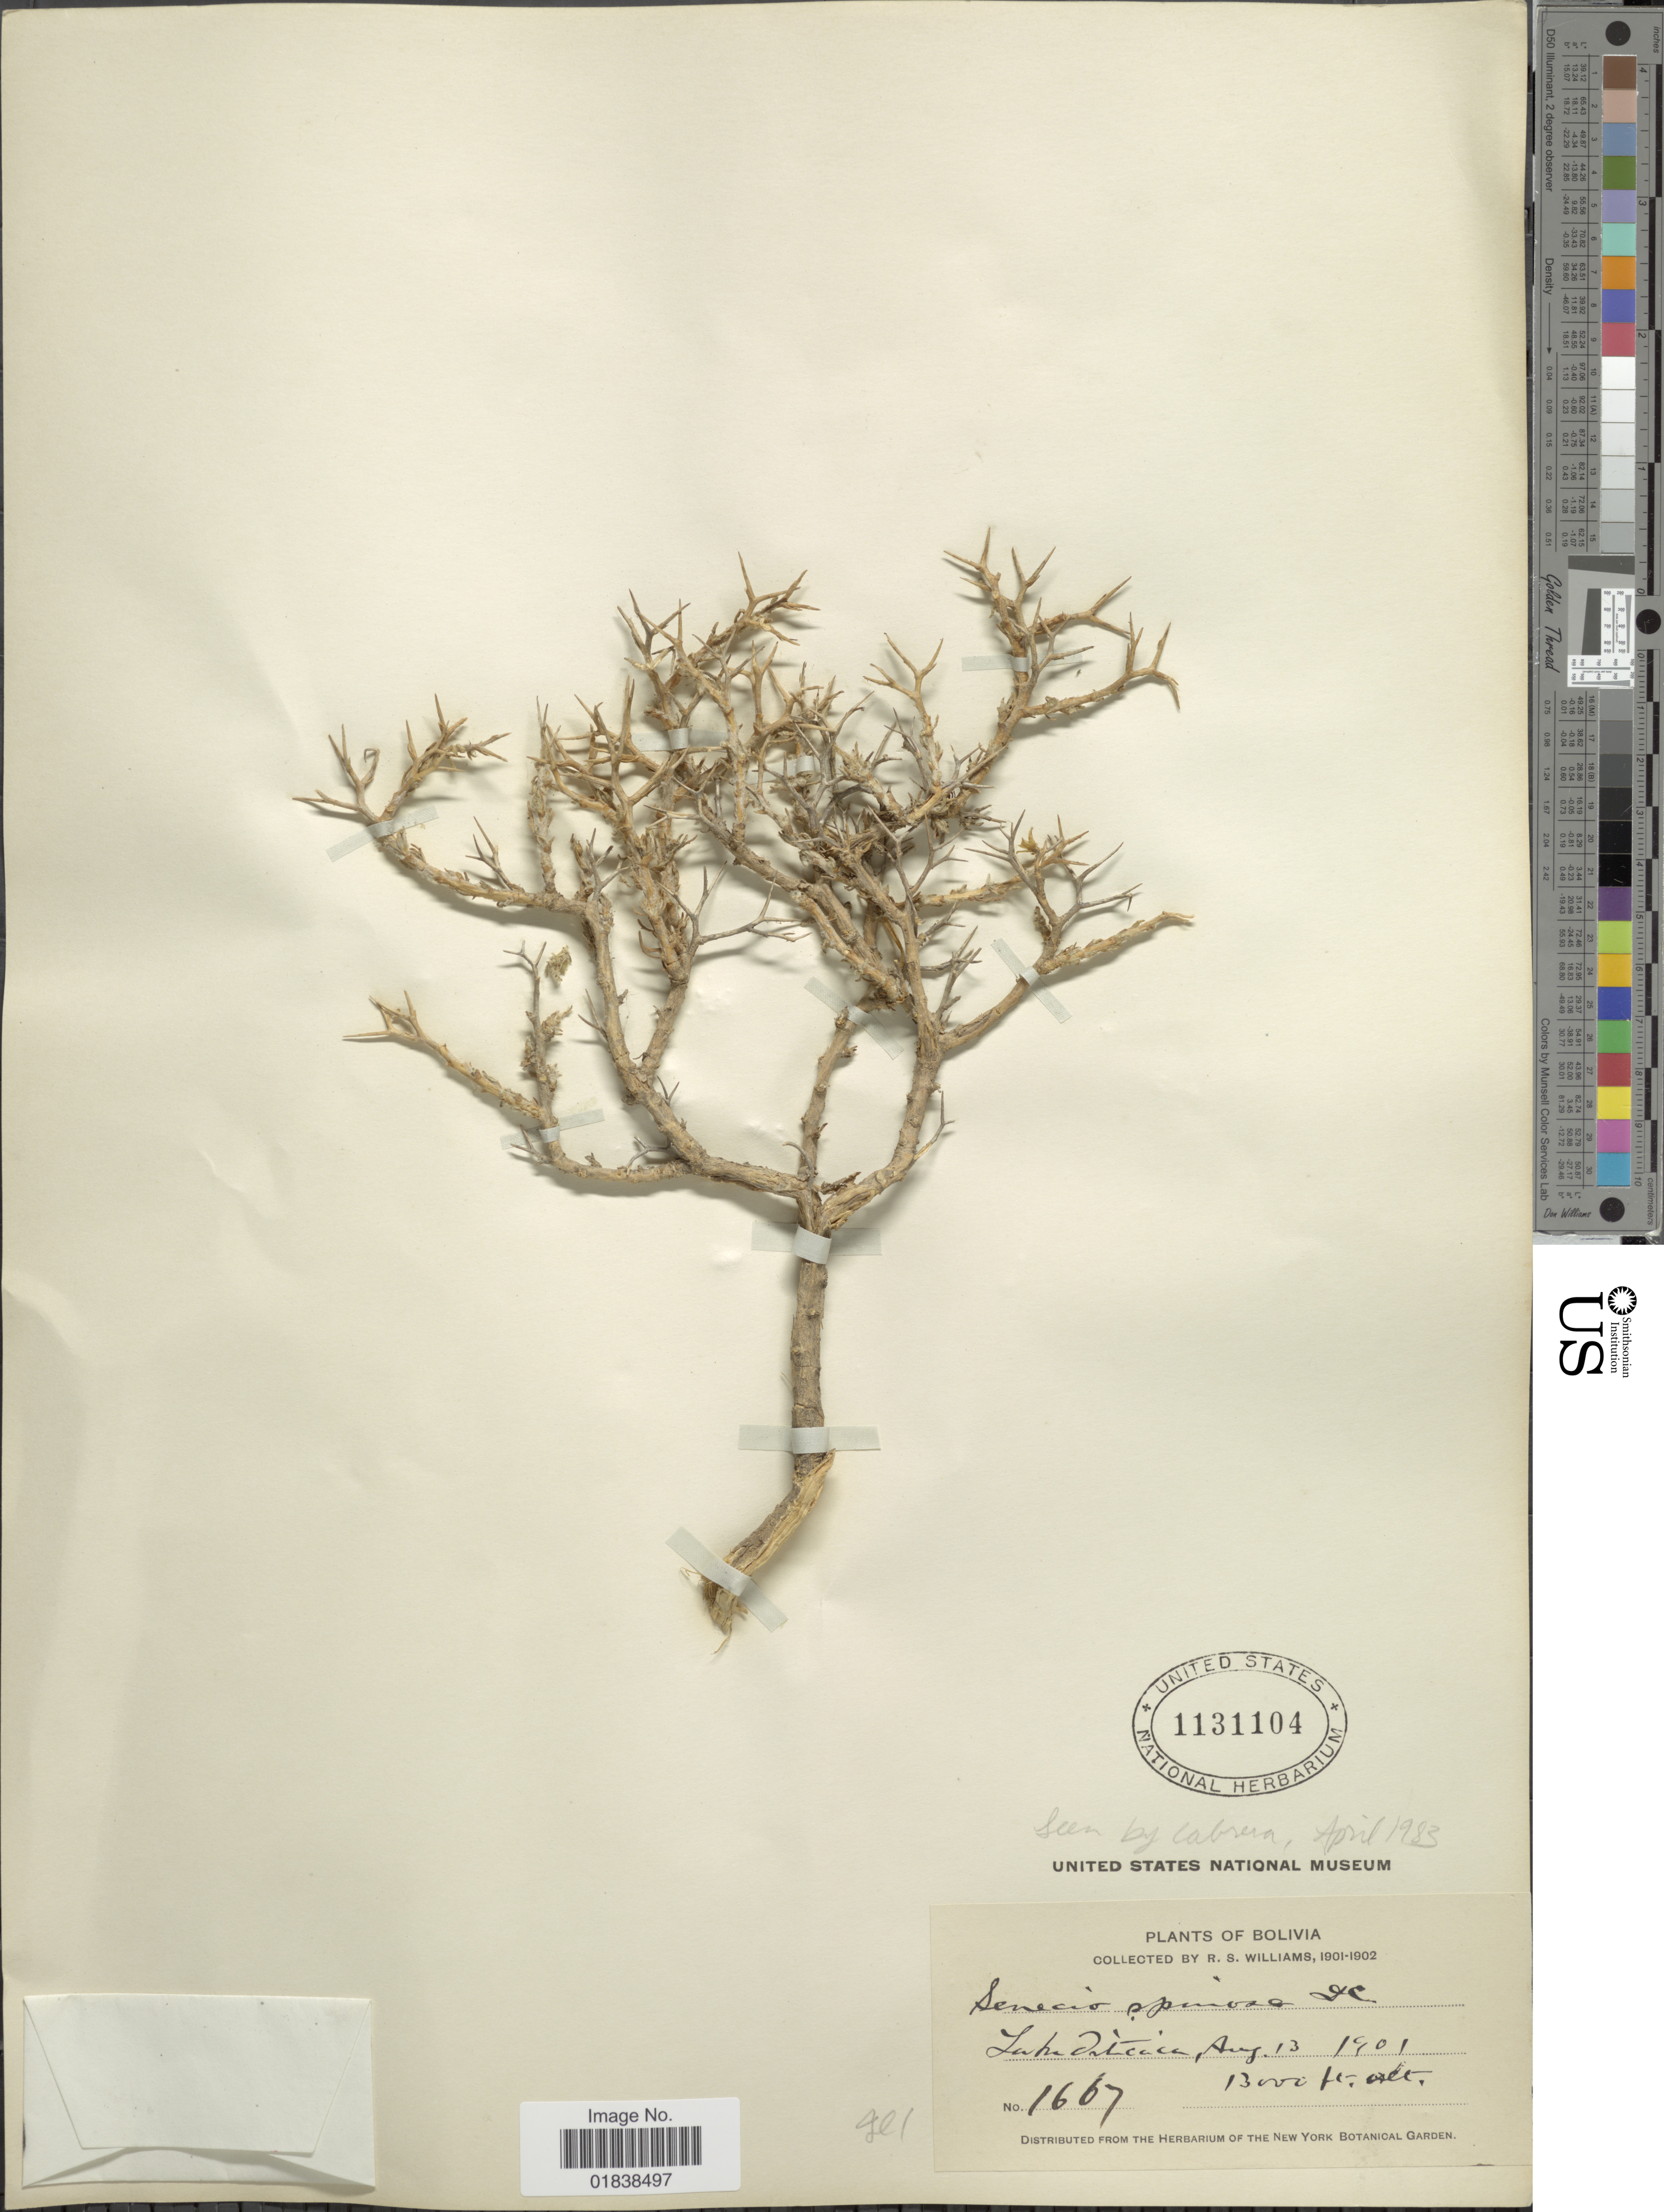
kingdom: Plantae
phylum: Tracheophyta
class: Magnoliopsida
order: Asterales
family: Asteraceae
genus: Senecio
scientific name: Senecio spinosus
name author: DC.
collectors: R. S. Williams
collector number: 1667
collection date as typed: Aug. 13, 1901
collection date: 1901-08-13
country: Bolivia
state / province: La Paz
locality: Lago Titicaca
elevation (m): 3962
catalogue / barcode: US 1131104